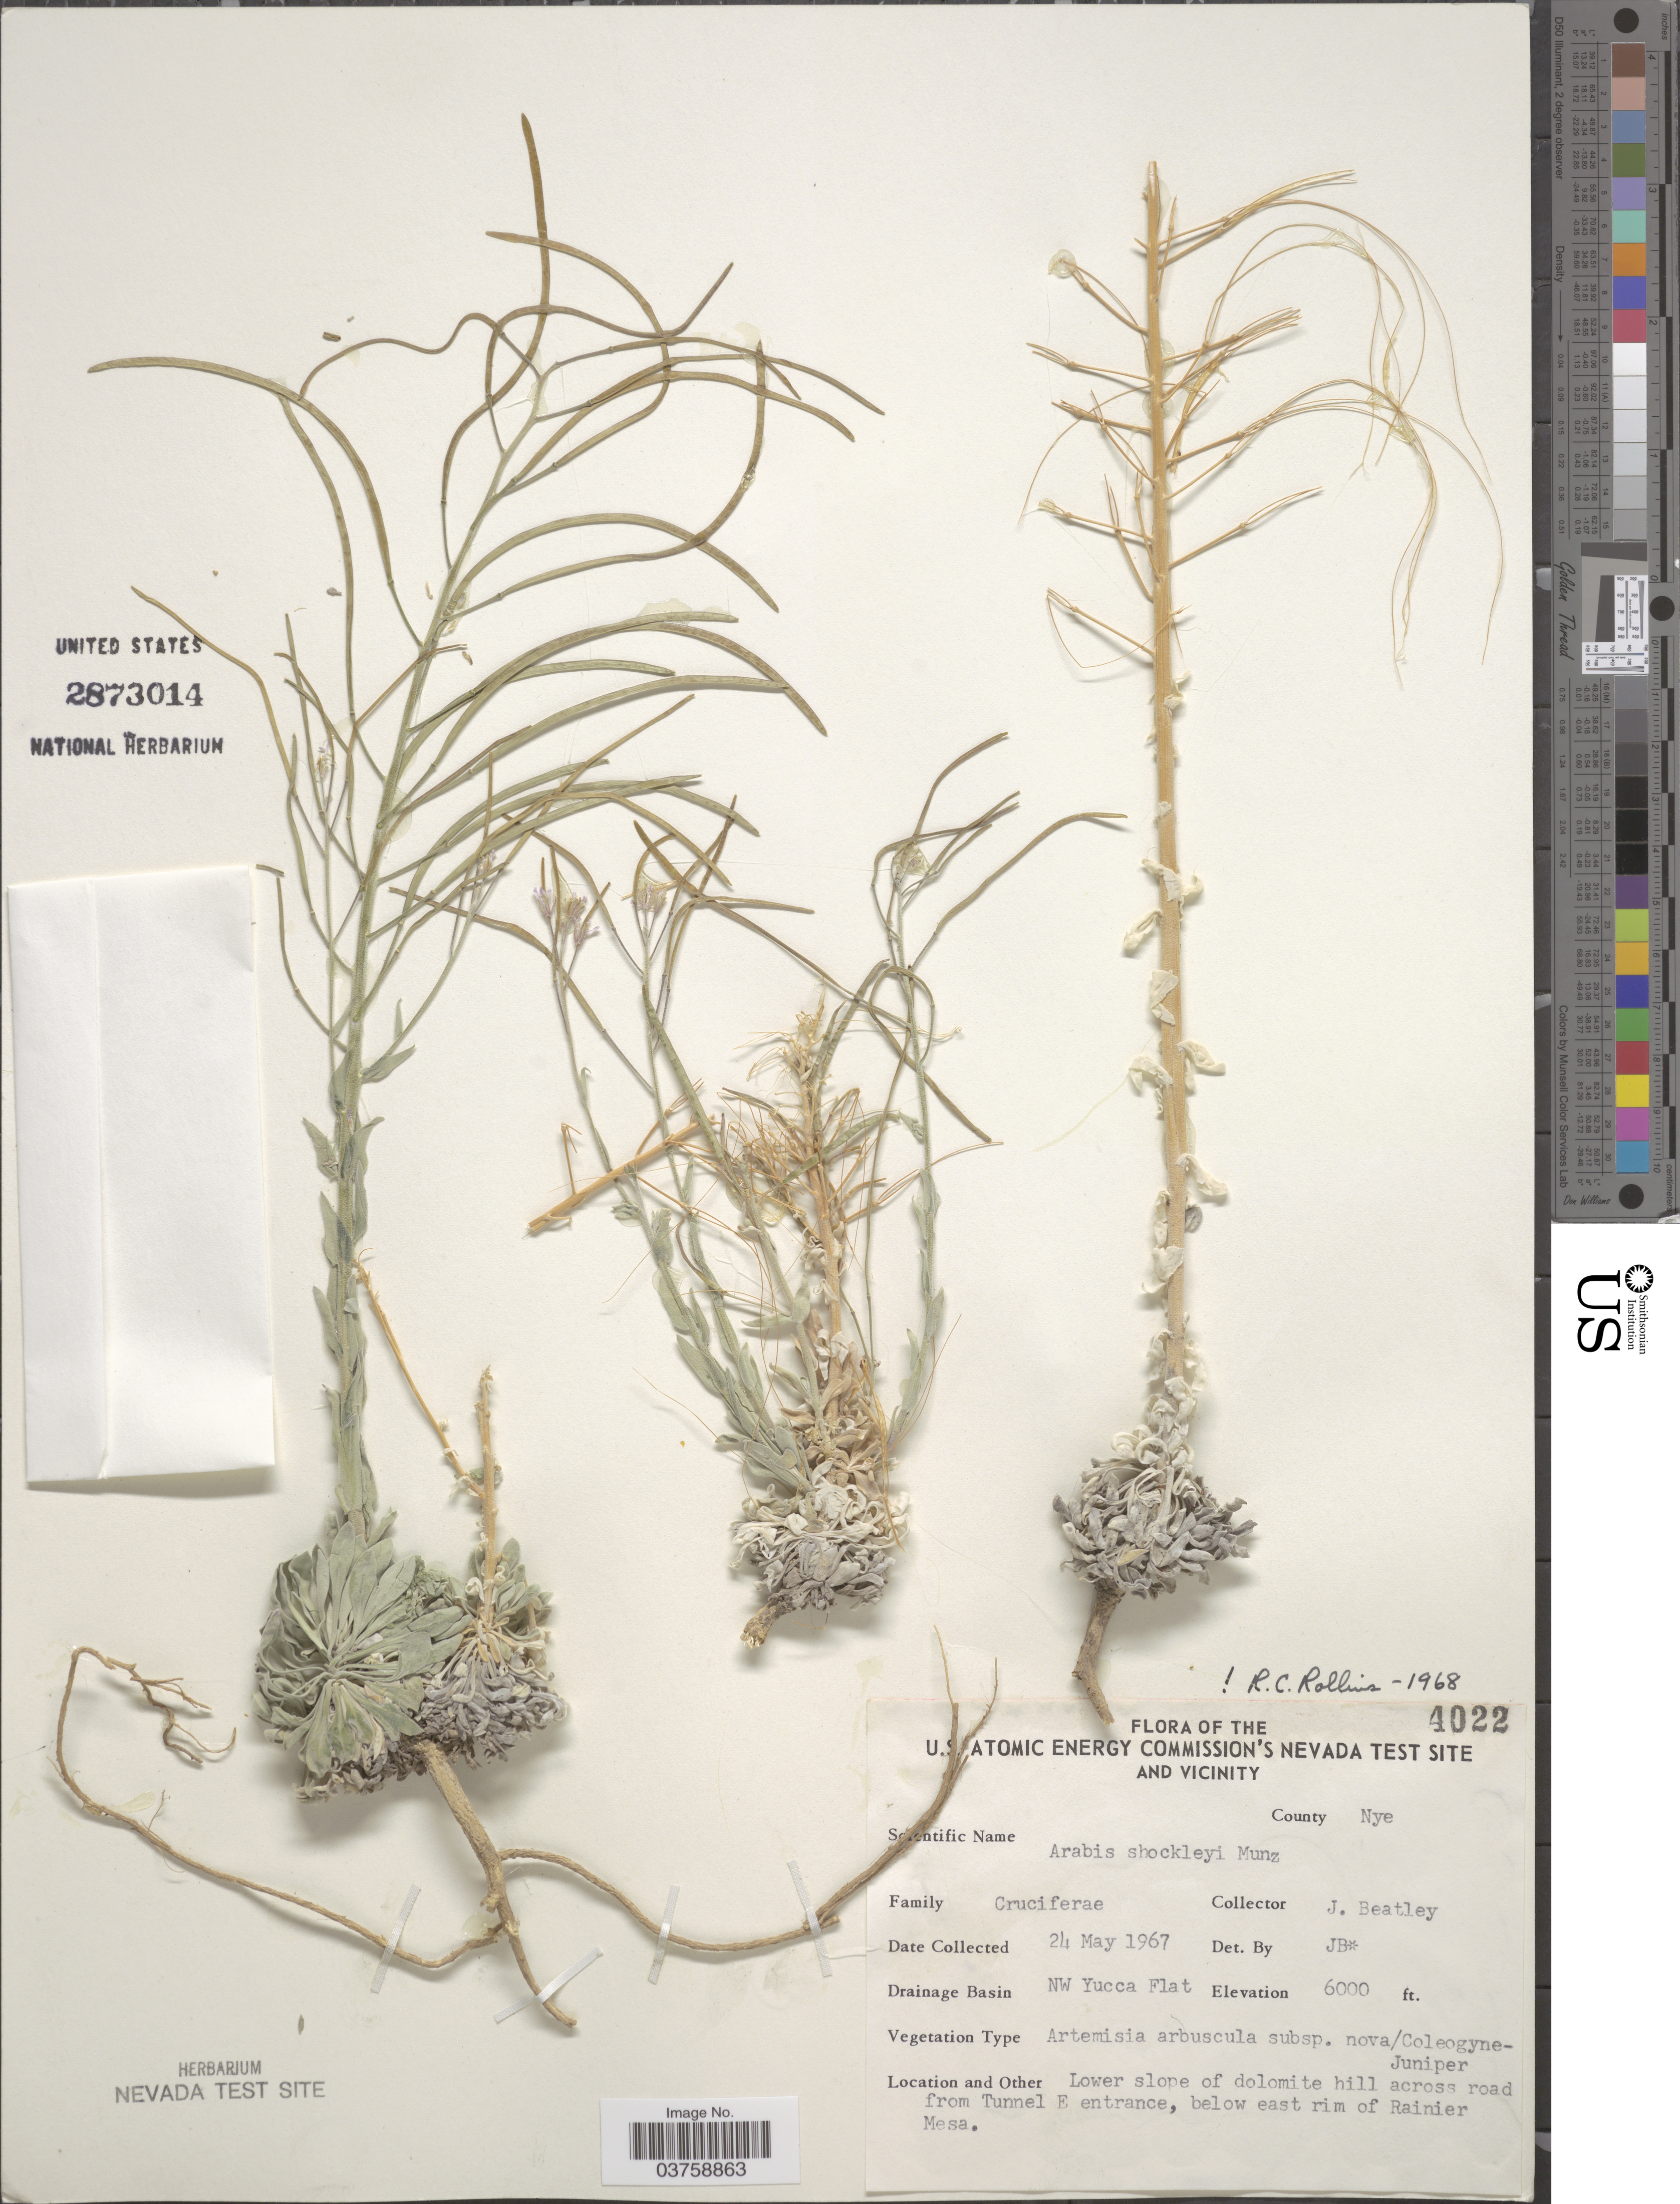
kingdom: Plantae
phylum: Tracheophyta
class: Magnoliopsida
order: Brassicales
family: Brassicaceae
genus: Arabis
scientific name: Arabis shockleyi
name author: Munz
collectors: J. C. Beatley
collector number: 4022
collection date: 1967-05-24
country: United States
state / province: Nevada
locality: The U.S. Atomic Energy Commission's Nevada Test Site and Vicinity. Drainage Basin NW Yucca Flat. Lower slope of dolomite hill across road from Tunnel E entrance, below east rim of Rainier Mesa.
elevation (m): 1829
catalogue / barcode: US 2873014